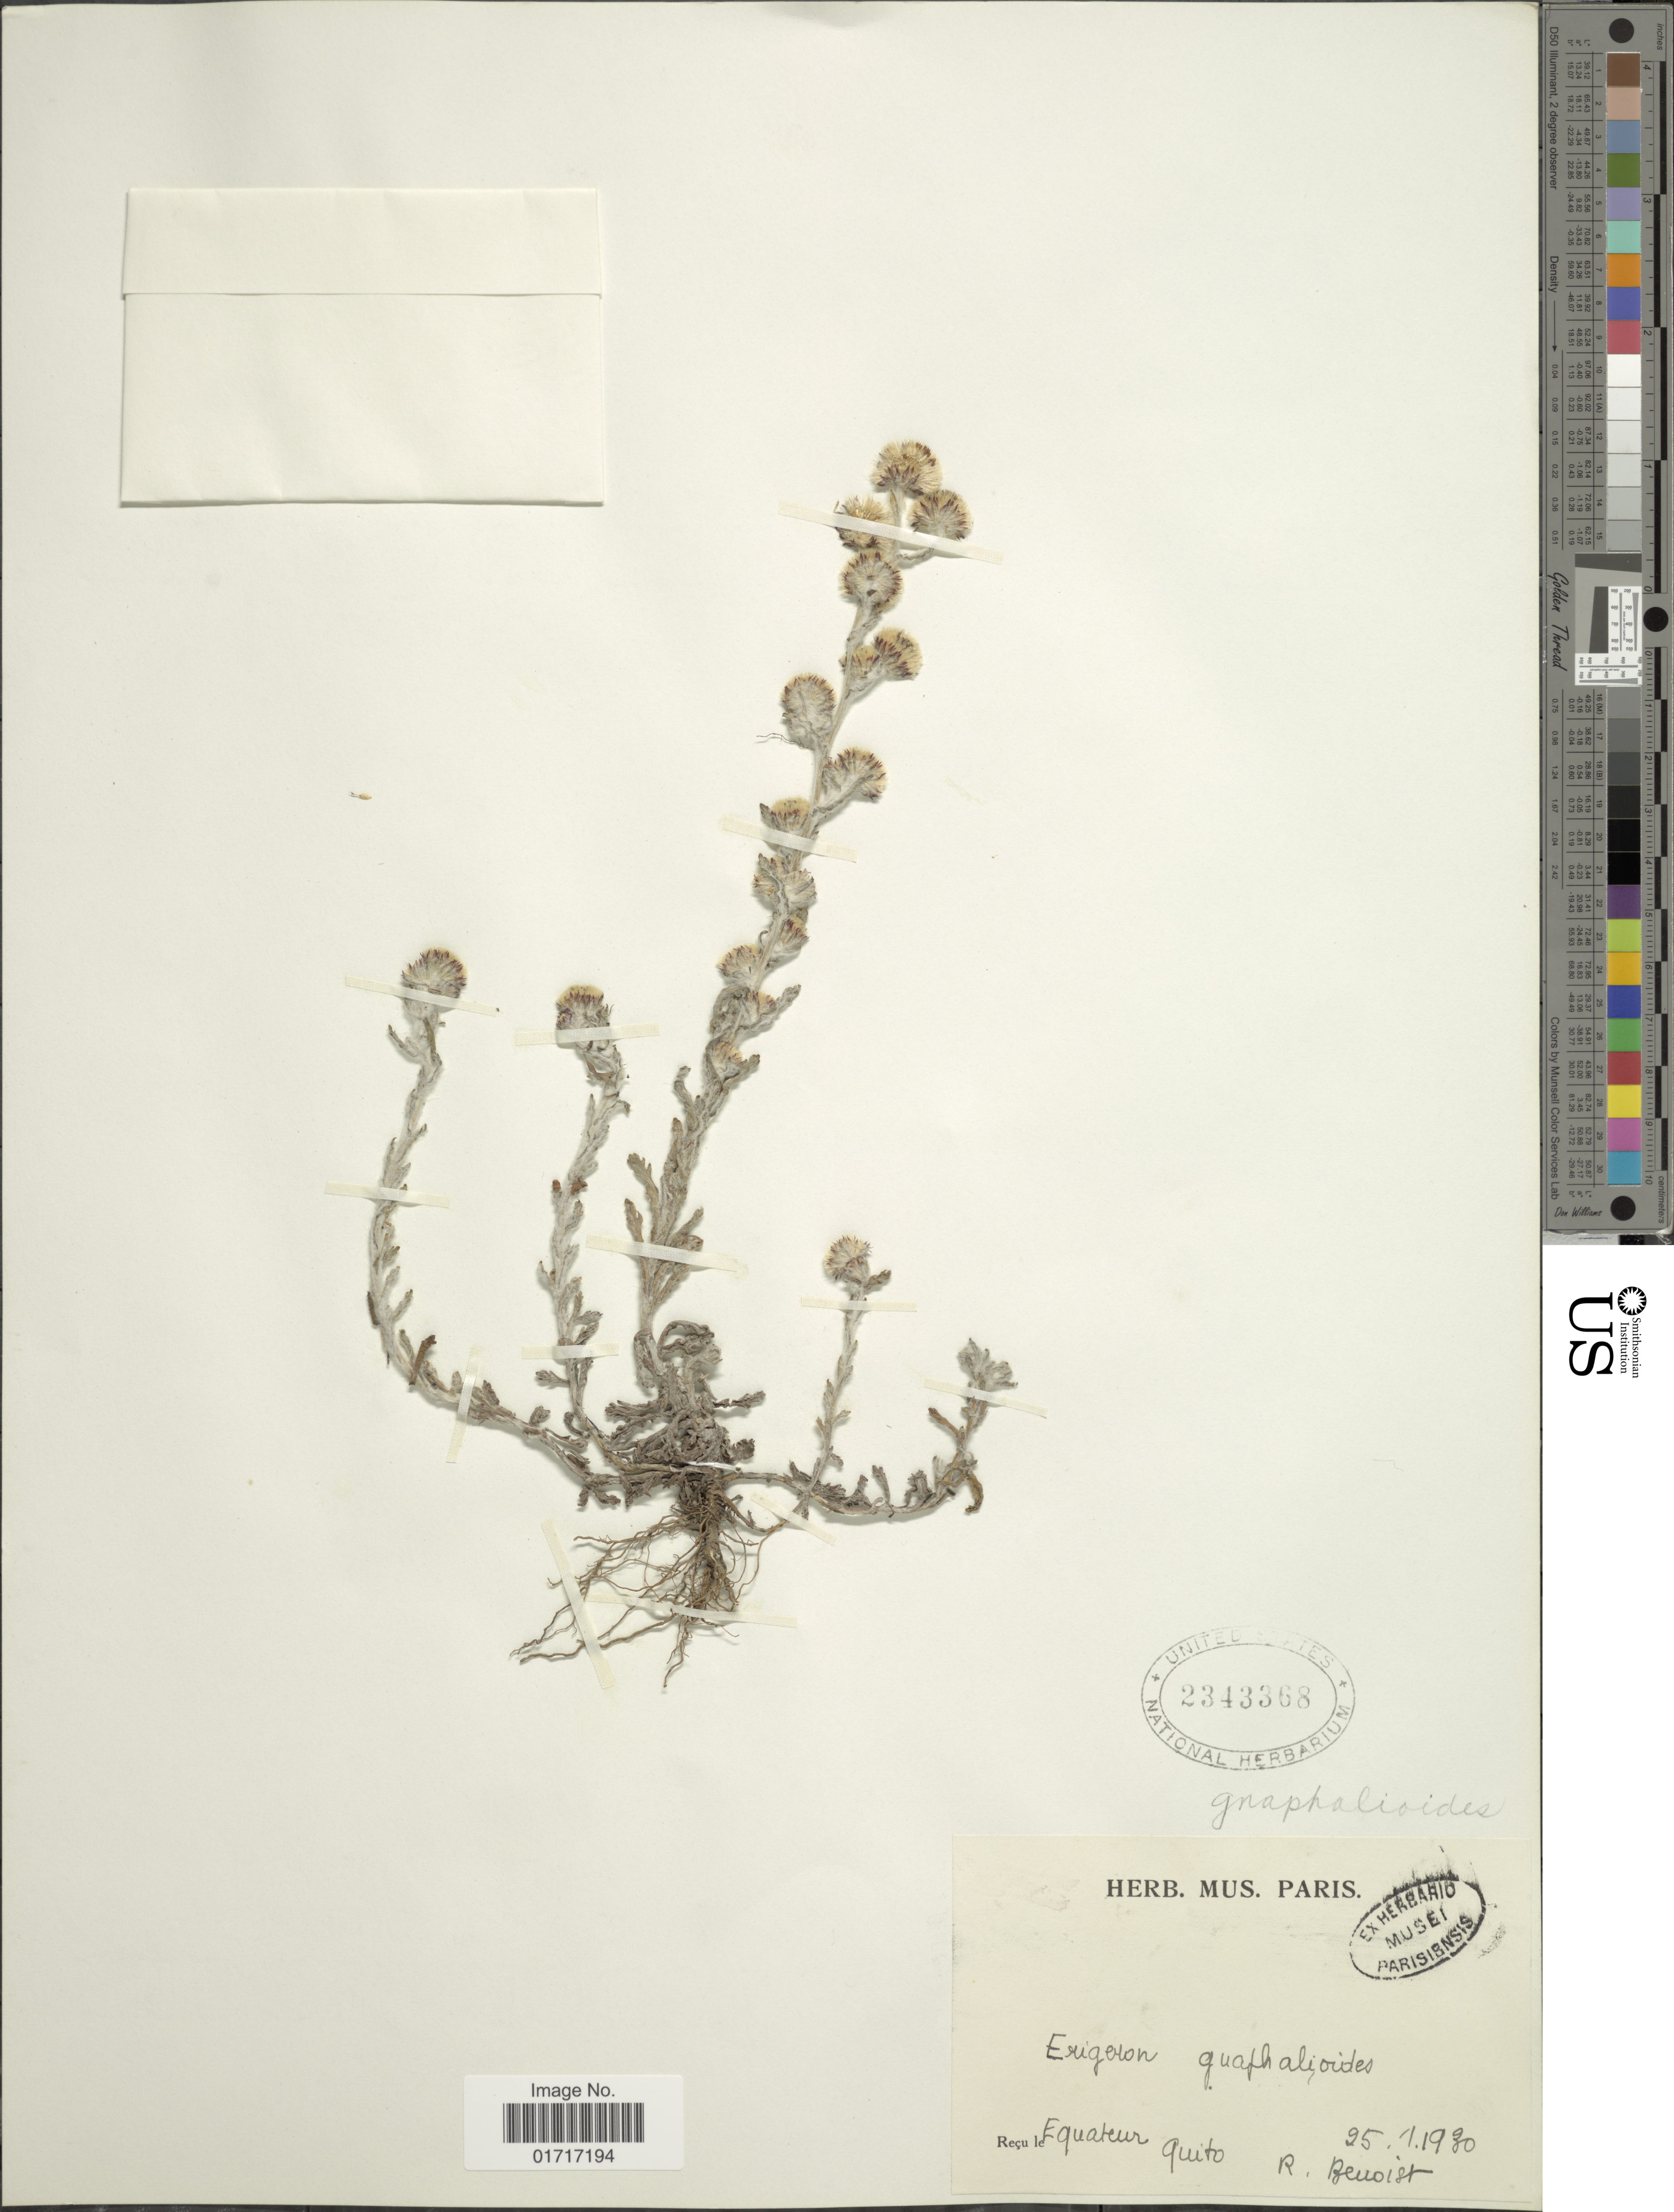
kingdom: Plantae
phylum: Tracheophyta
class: Magnoliopsida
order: Asterales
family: Asteraceae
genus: Conyza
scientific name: Conyza gnaphalioides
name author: Kunth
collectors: R. Benoist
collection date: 1930-01-14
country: Ecuador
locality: Equateur, Quito.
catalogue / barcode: US 2343368